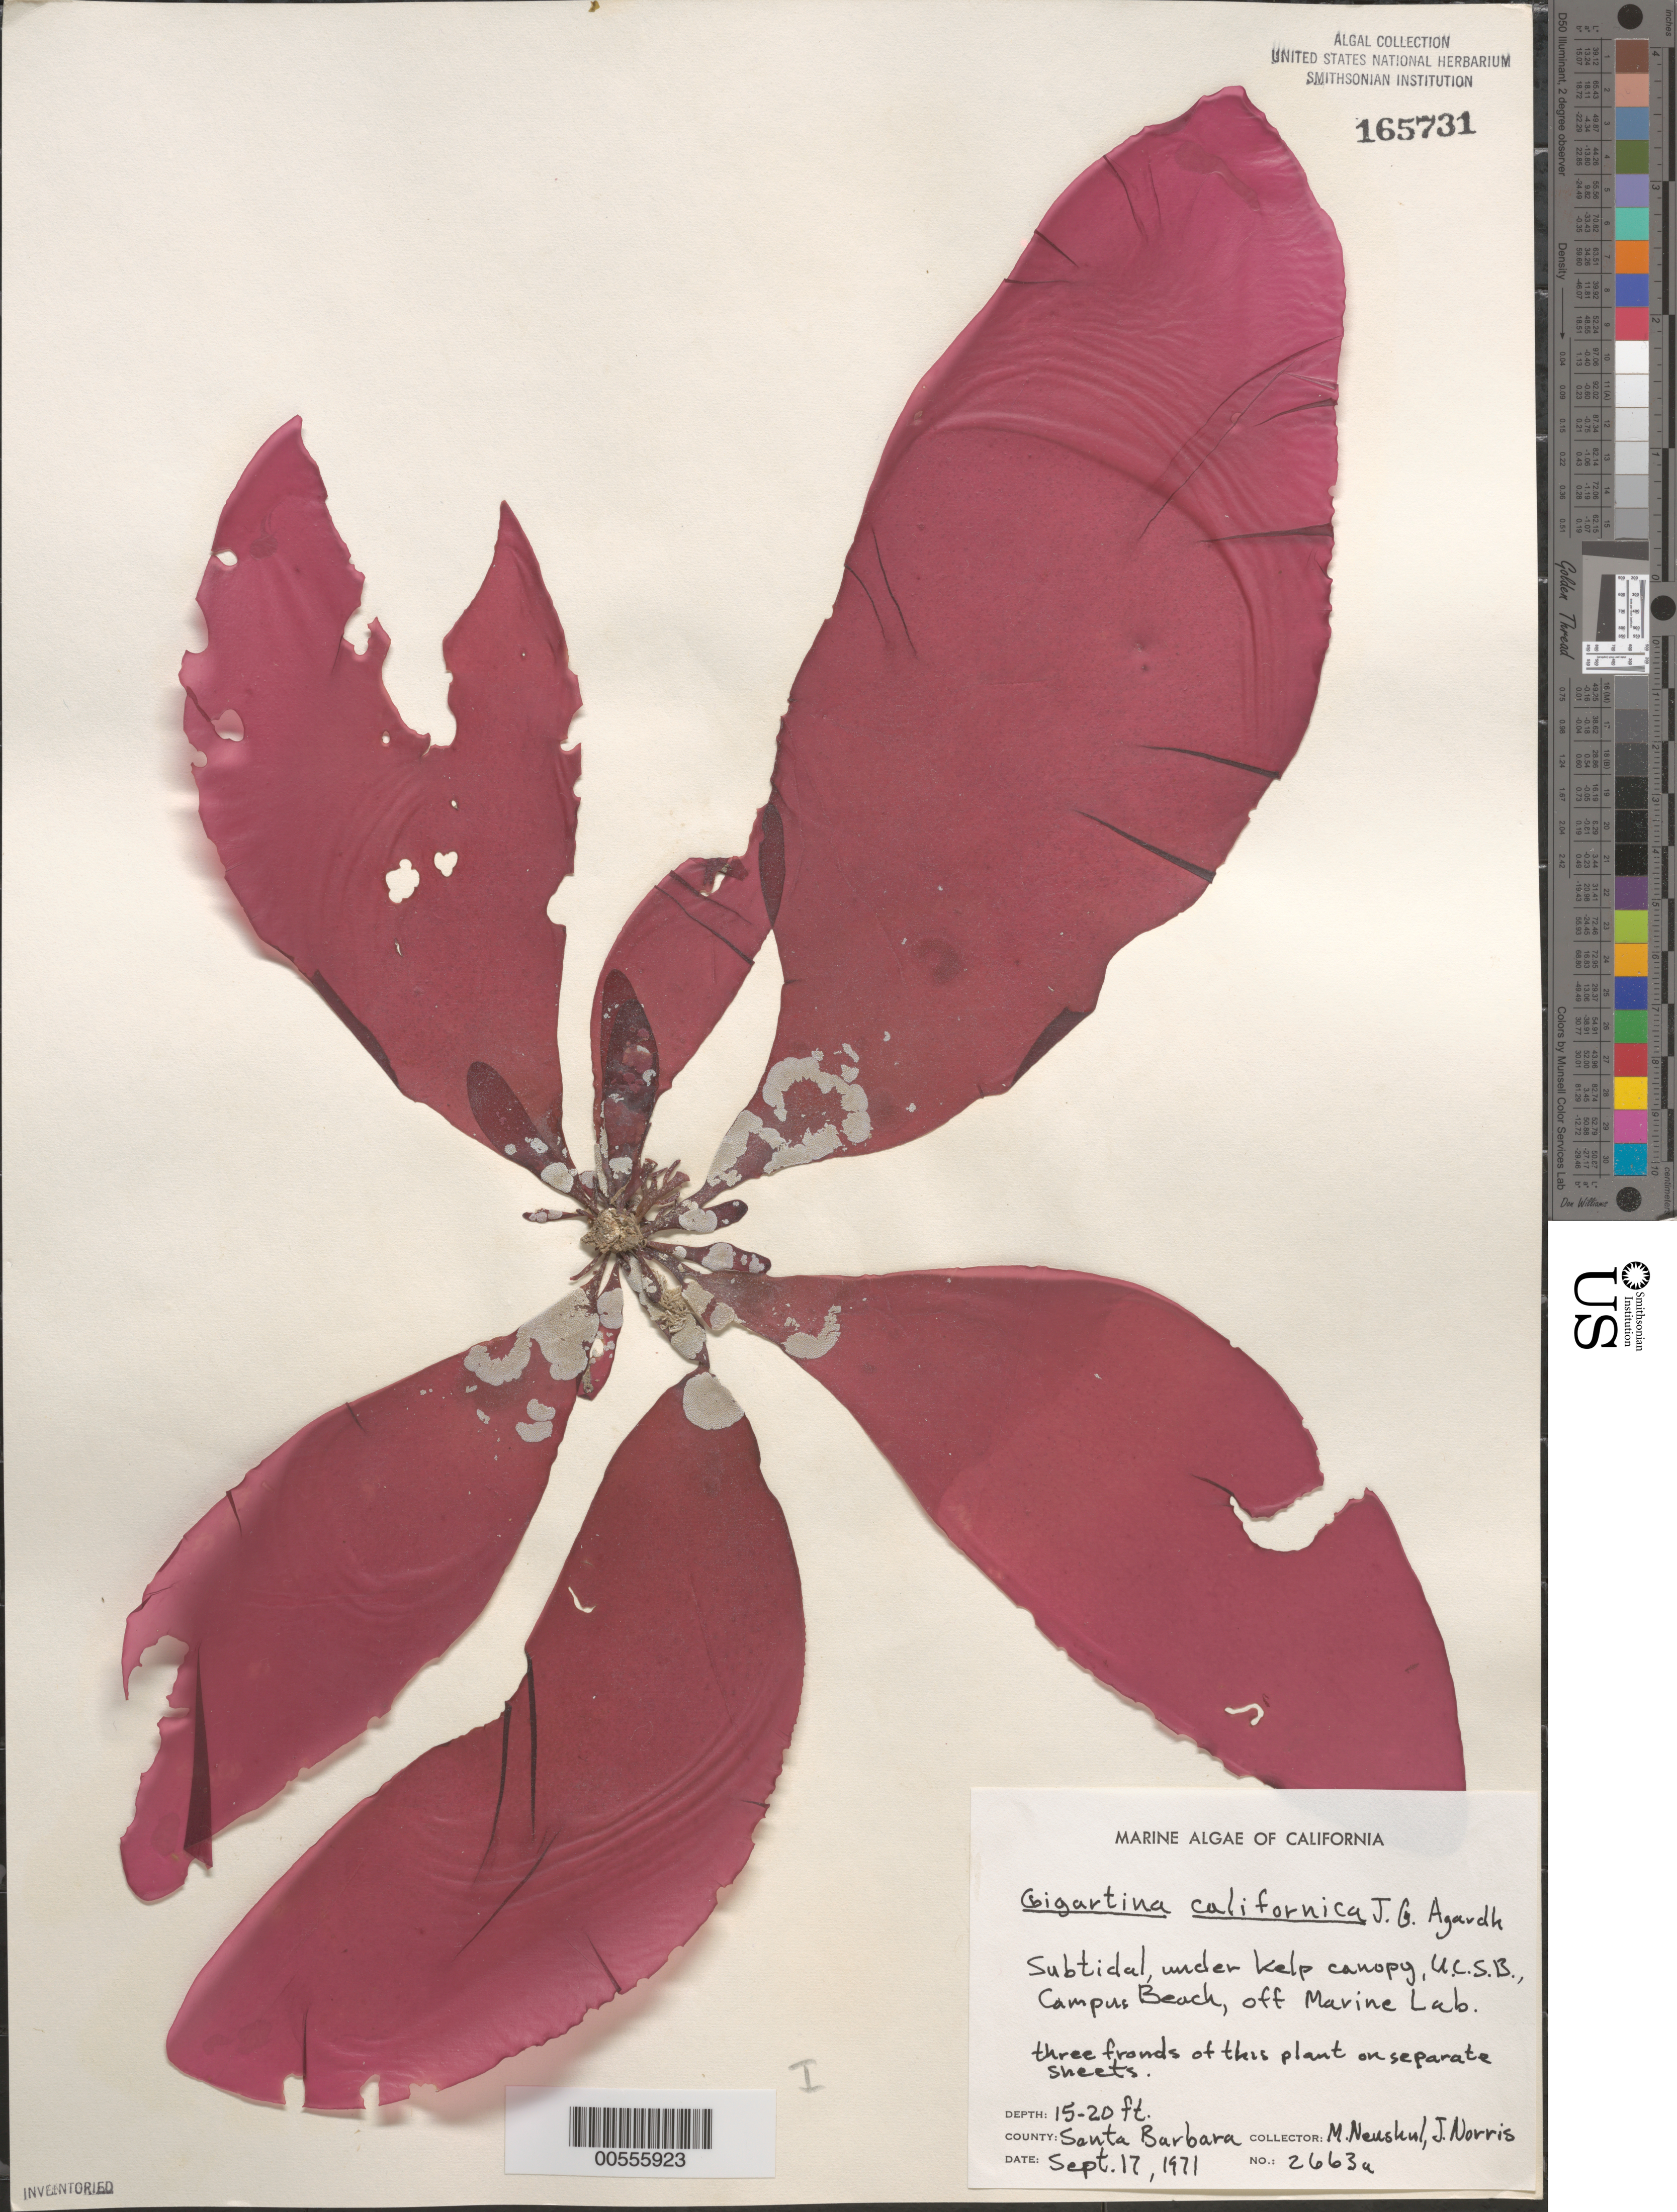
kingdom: Plantae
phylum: Rhodophyta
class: Florideophyceae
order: Gigartinales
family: Gigartinaceae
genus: Chondracanthus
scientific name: Chondracanthus corymbiferus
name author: (Kütz.) Guiry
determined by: Algae name updating Project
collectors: M. Neushul & J. N. Norris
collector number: Neushul 2663a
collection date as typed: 17 Sep 1971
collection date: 1971-09-17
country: United States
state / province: California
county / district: Santa Barbara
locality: Campus Beach, University of California Santa Barbara, off marine laboratory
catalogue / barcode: US 165731